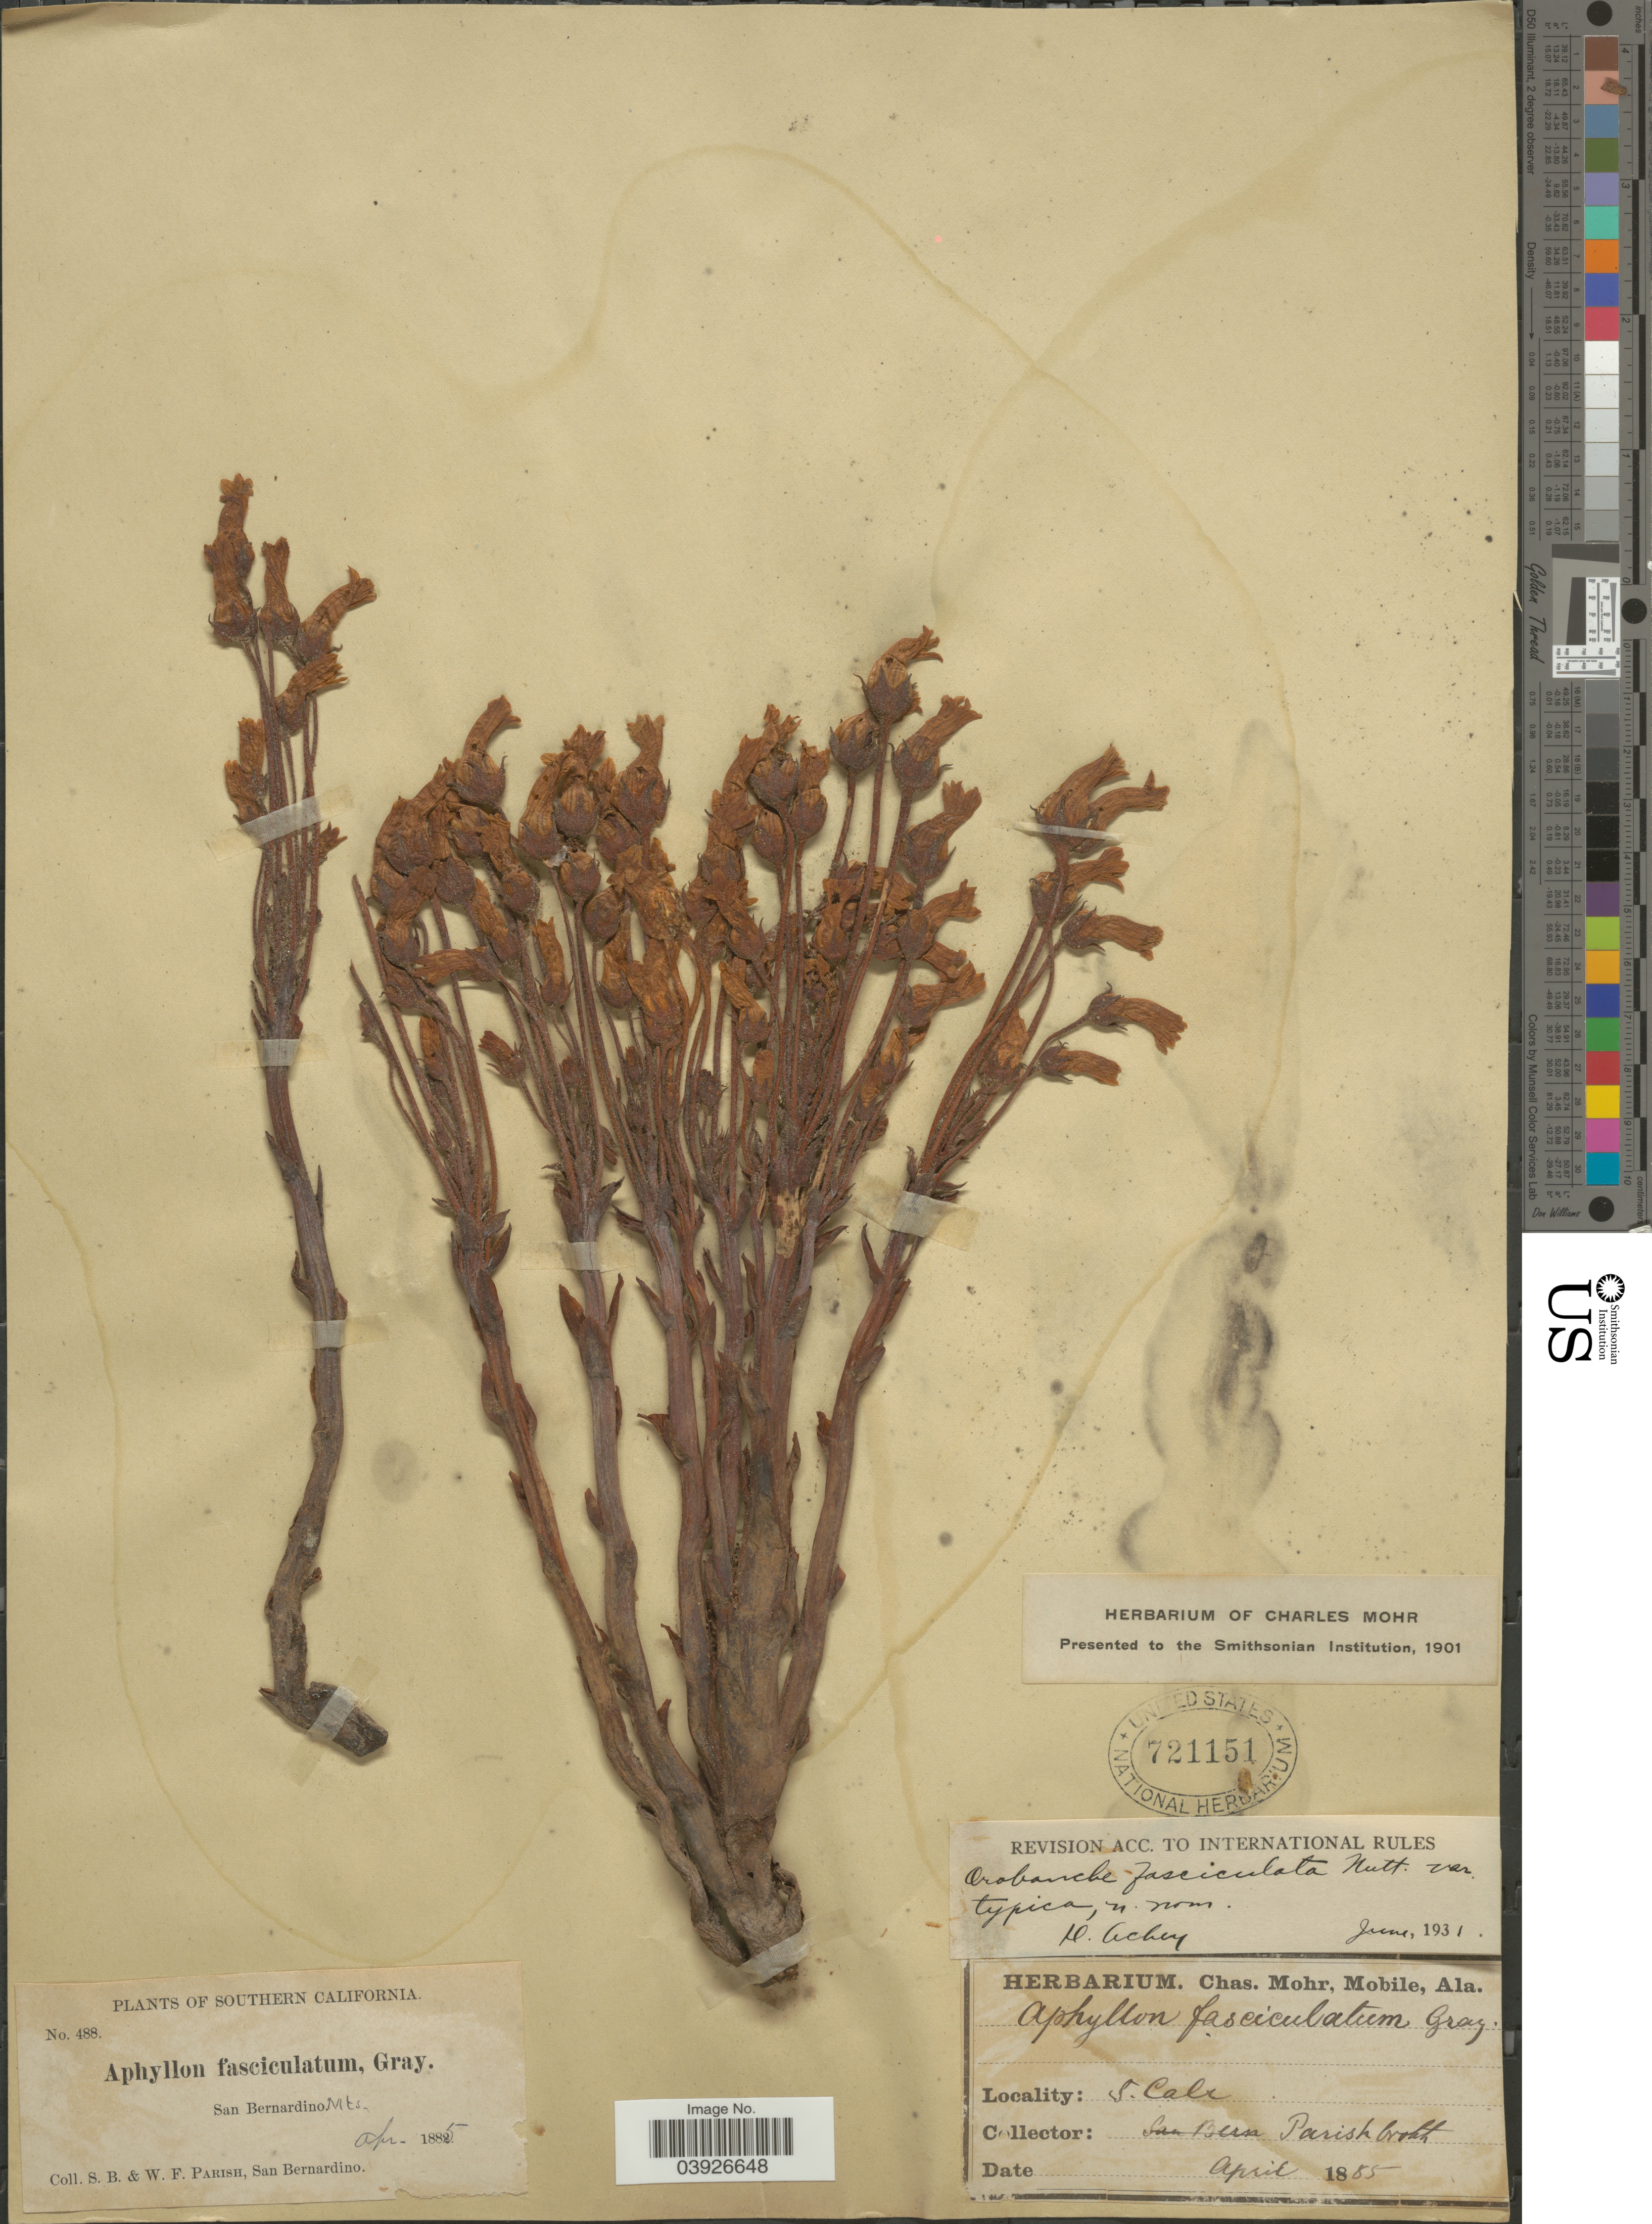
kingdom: Plantae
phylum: Tracheophyta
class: Magnoliopsida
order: Lamiales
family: Orobanchaceae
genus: Aphyllon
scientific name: Aphyllon fasciculatum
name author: (Nutt.) Torr. & A. Gray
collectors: S. B. Parish & W. F. Parish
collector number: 488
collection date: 1885-04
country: United States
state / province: California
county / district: San Bernardino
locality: Southern California. San Bernardino Mts.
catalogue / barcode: US 721151